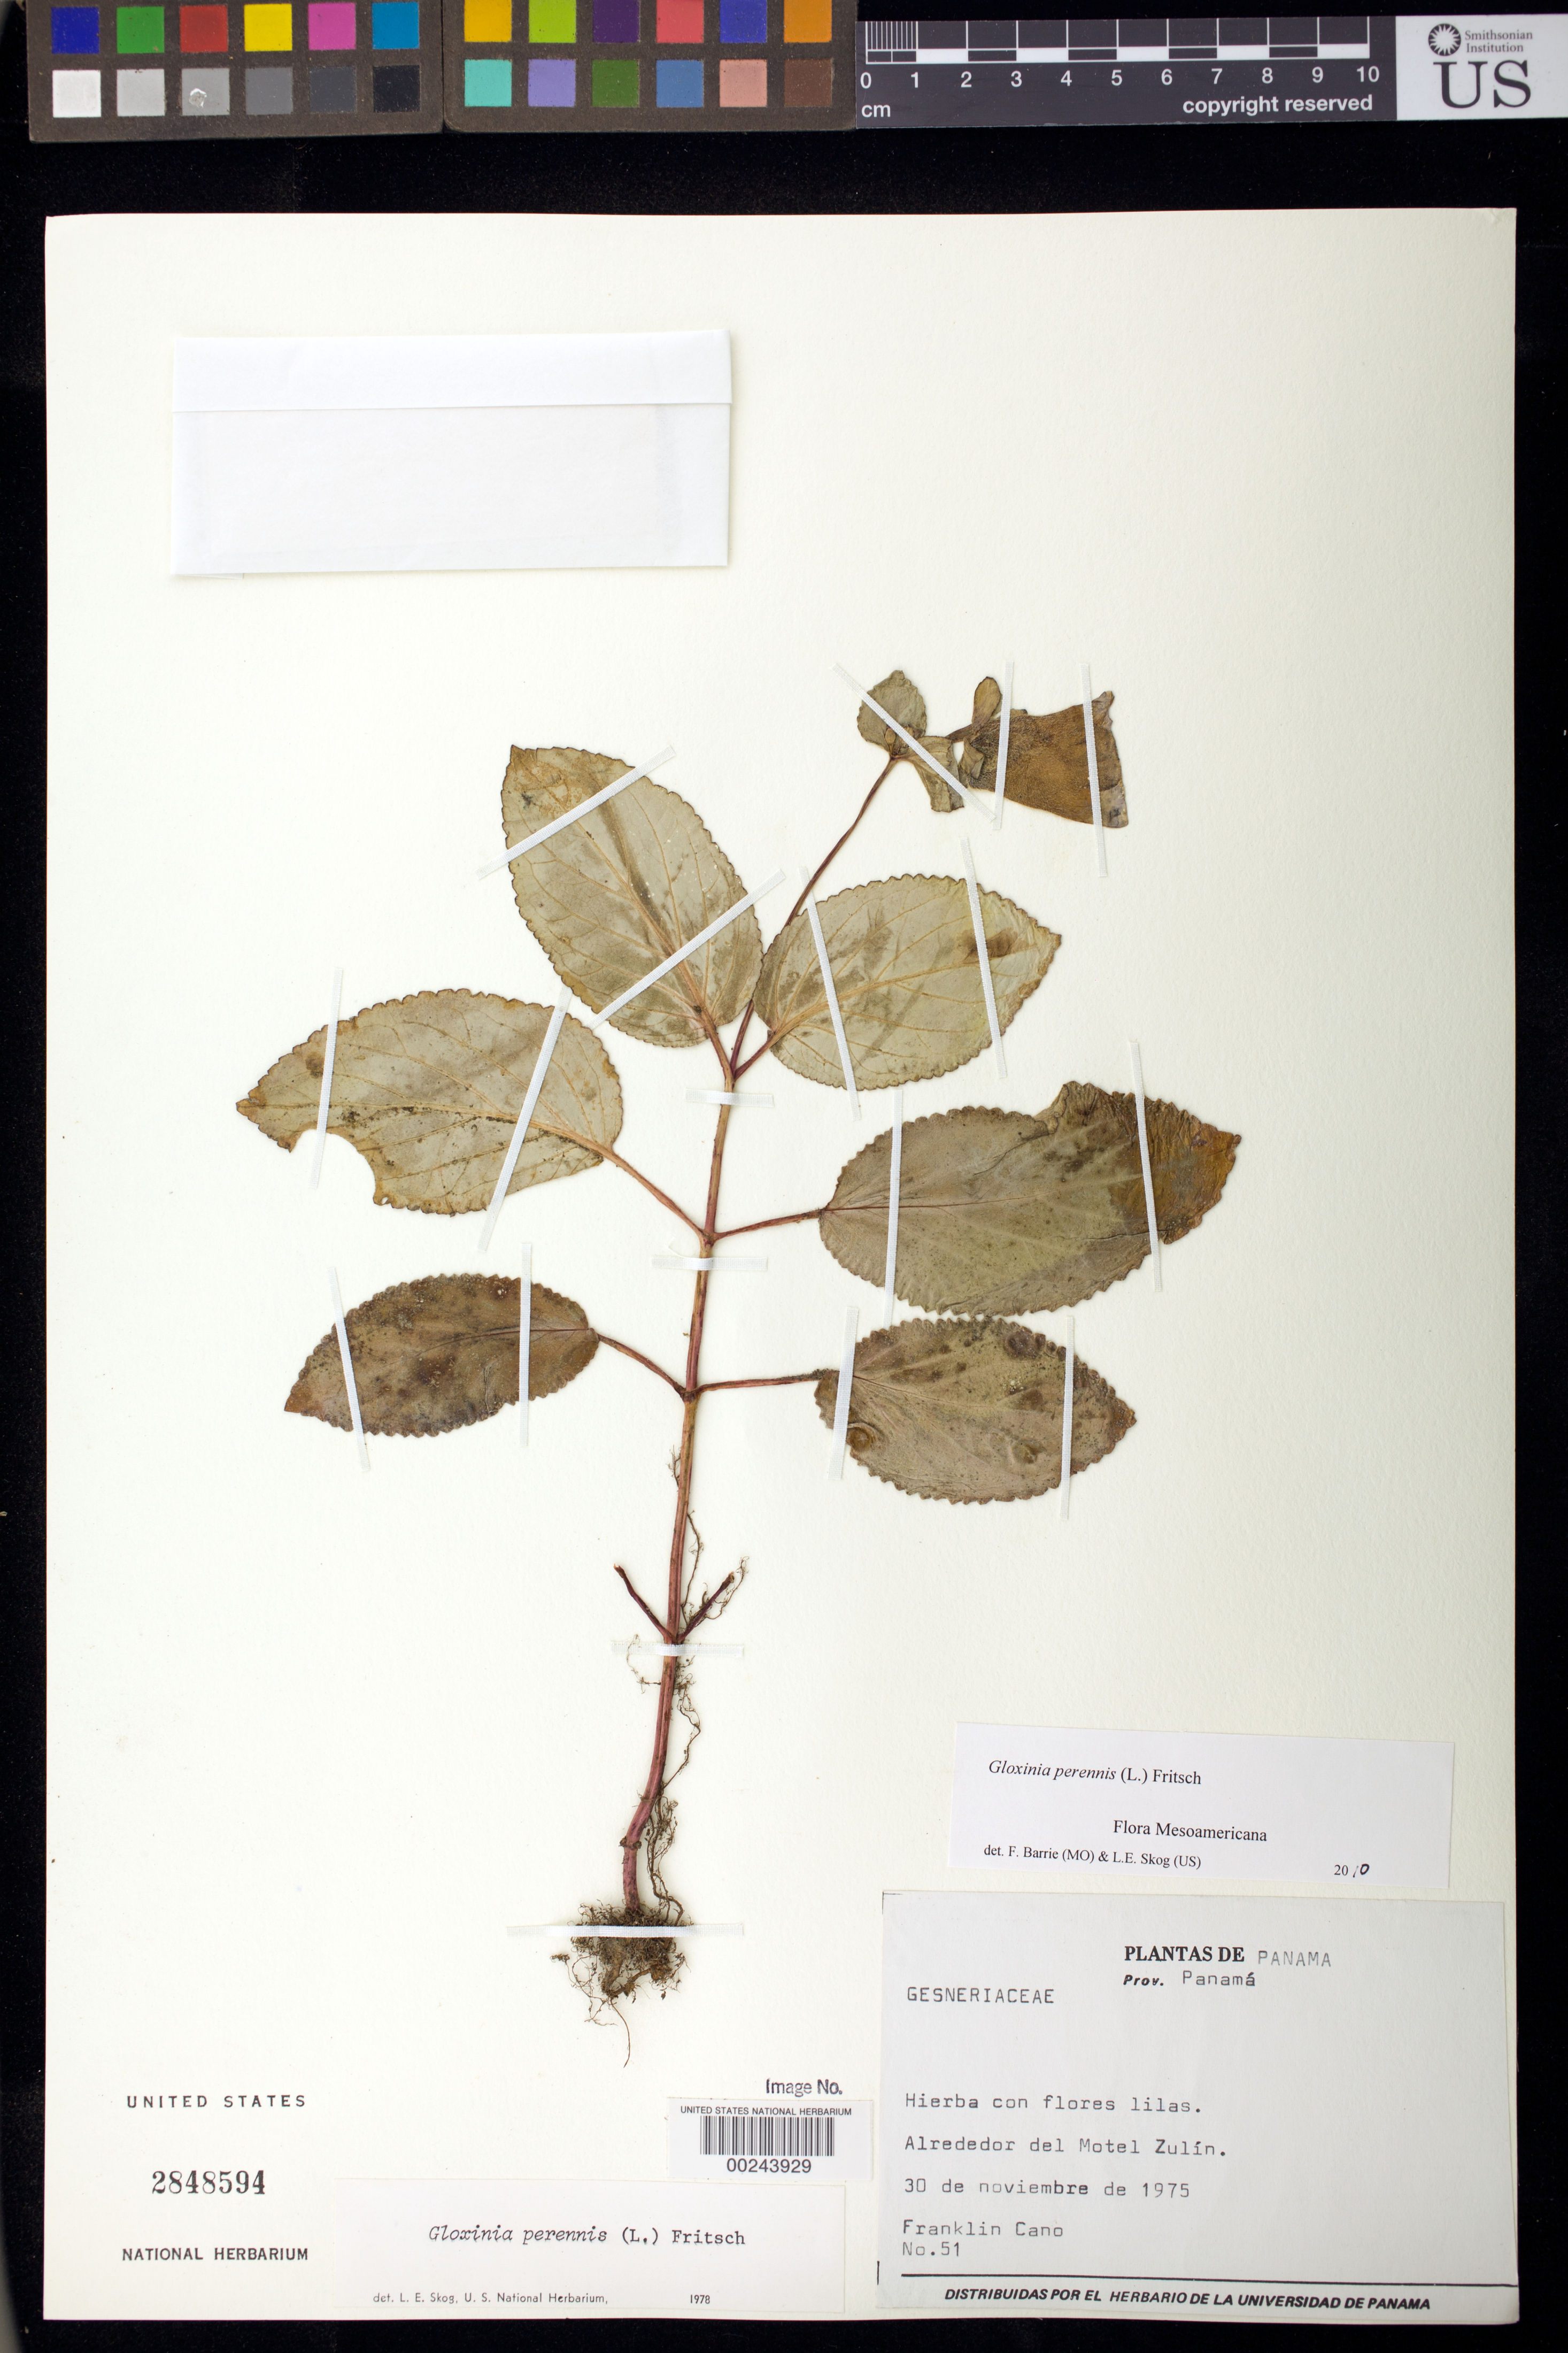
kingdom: Plantae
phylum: Tracheophyta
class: Magnoliopsida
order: Lamiales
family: Gesneriaceae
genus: Gloxinia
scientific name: Gloxinia perennis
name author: (L.) Fritsch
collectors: F. Cano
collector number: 51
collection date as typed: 30 Nov 1975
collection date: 1975-11-30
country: Panama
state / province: Panamá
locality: Environs of Motel Zulin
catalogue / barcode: US 2848594